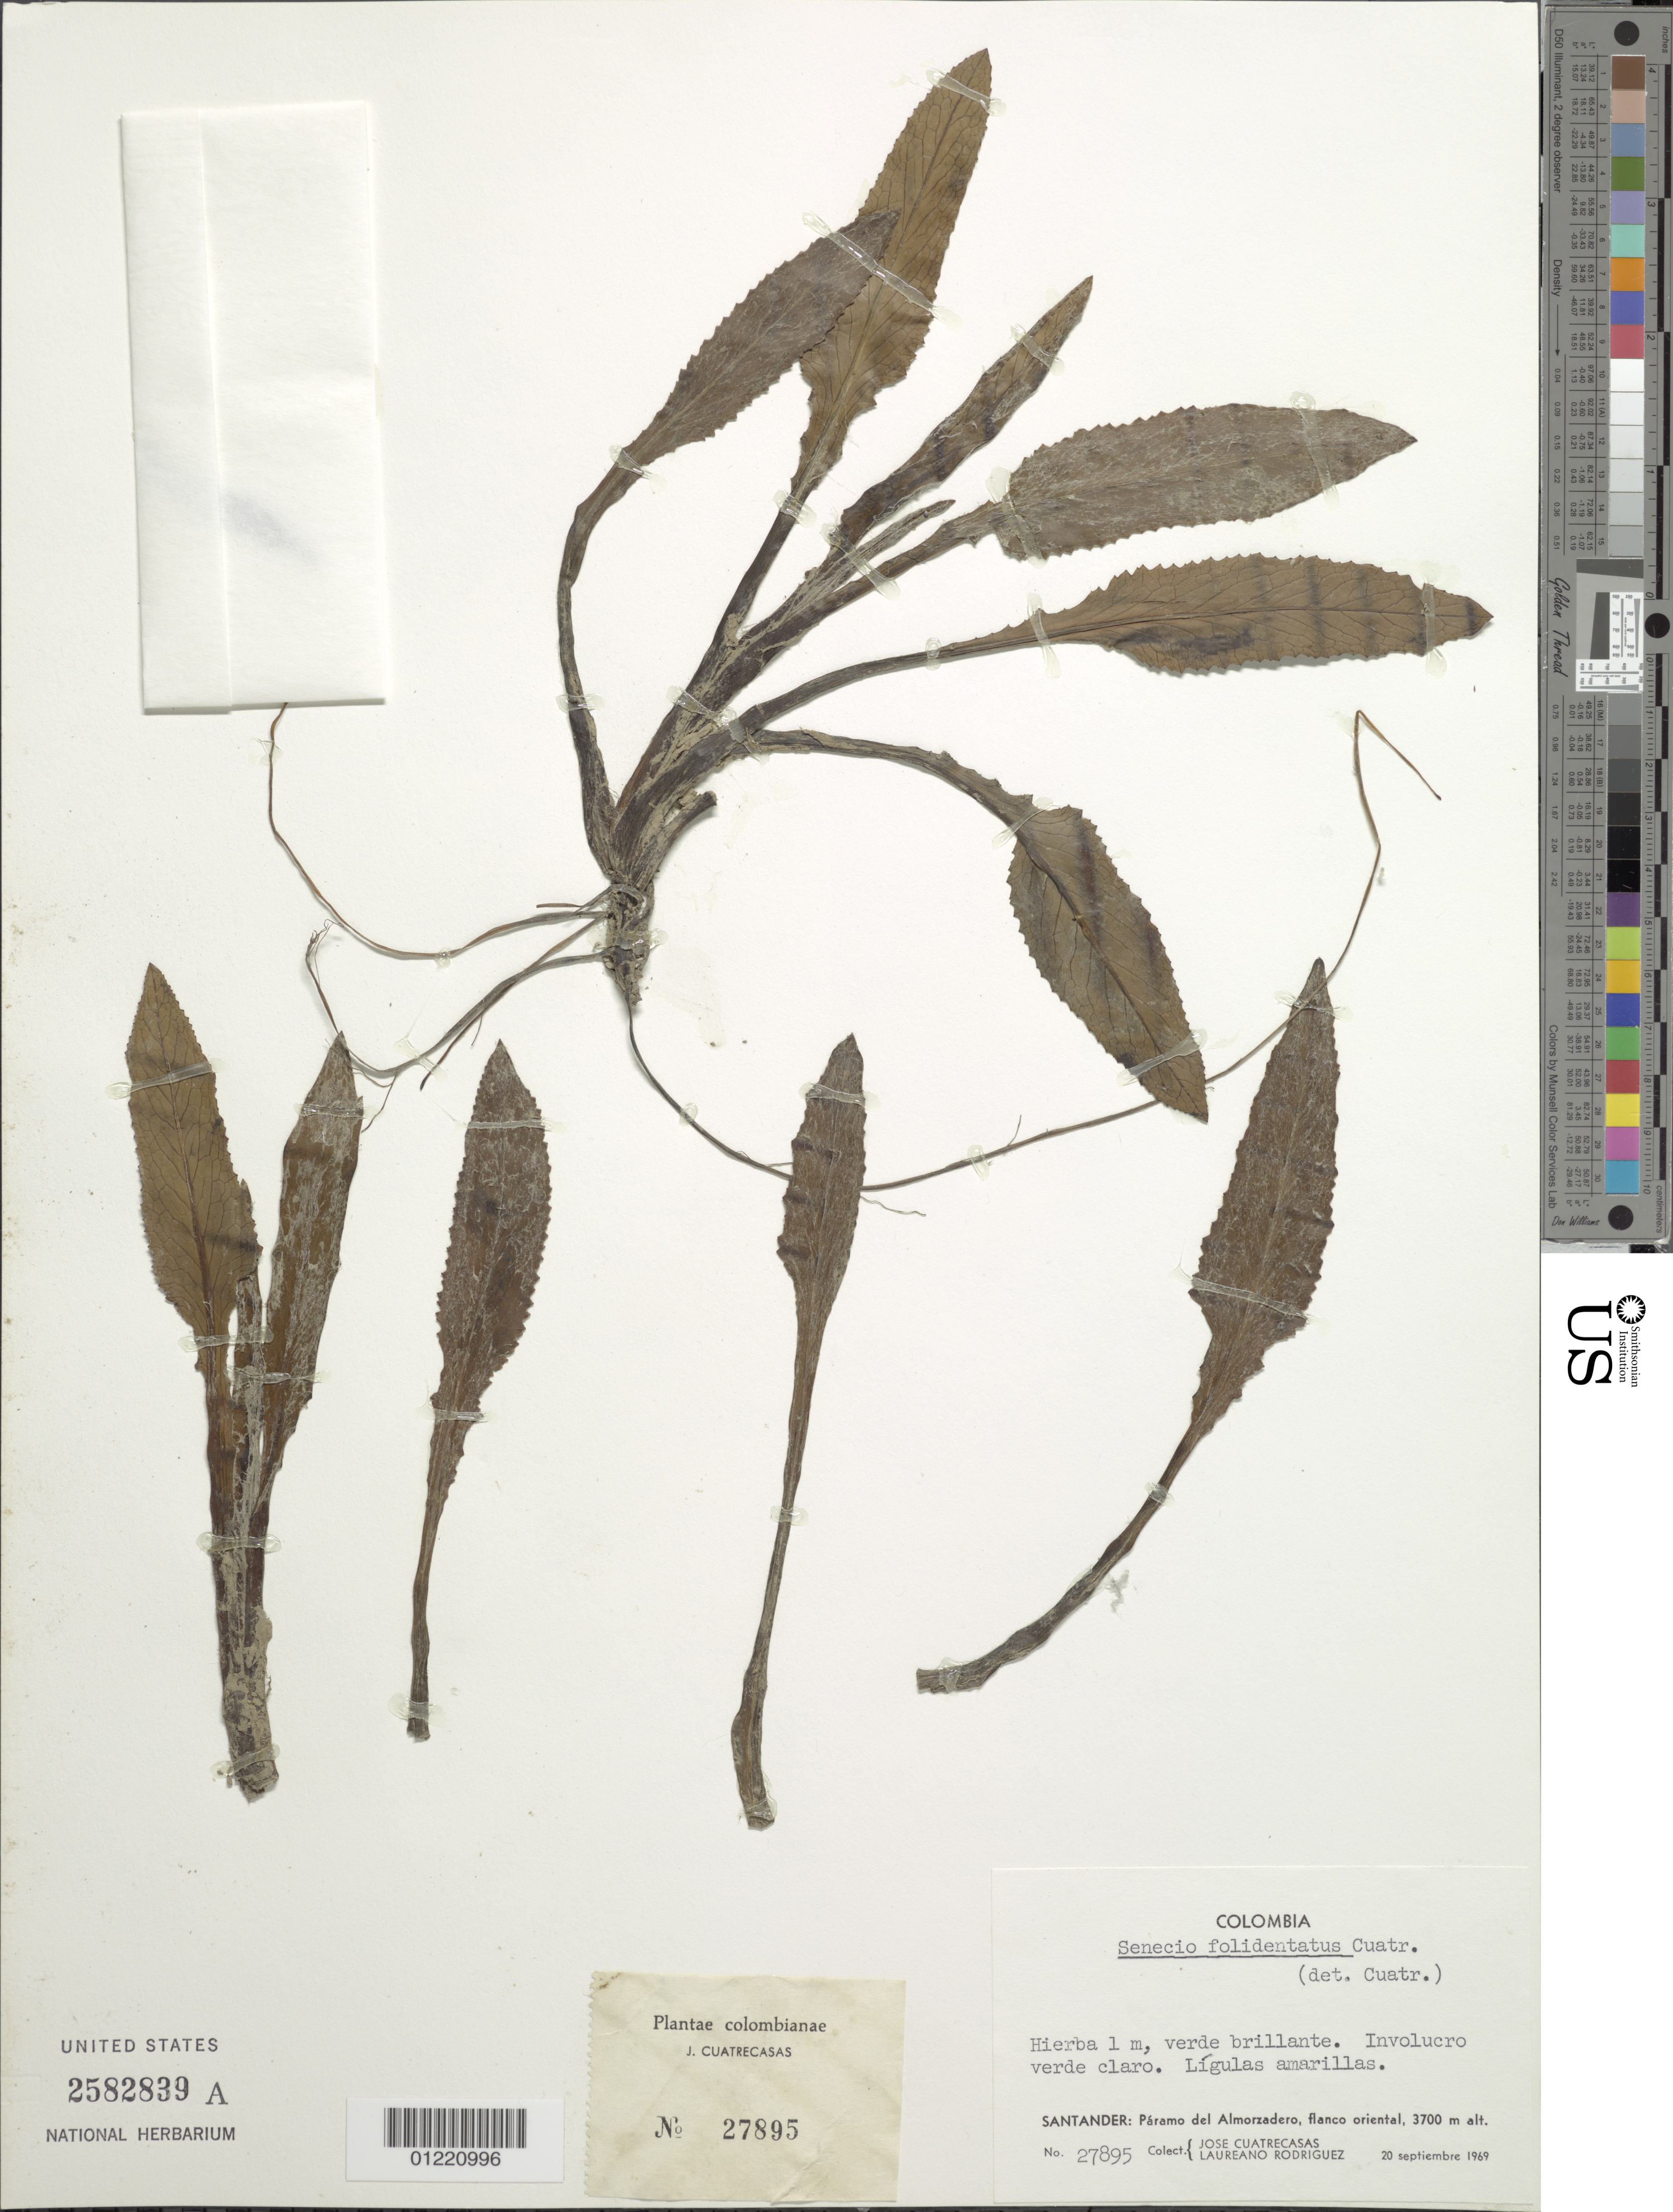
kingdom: Plantae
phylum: Tracheophyta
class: Magnoliopsida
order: Asterales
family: Asteraceae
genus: Senecio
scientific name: Senecio folidentatus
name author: Cuatrec.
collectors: J. Cuatrecasas & L. Rodriguez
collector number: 27895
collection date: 1969-09-20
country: Colombia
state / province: Santander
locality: Paramo del Almorzadero, flanco oriental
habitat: paramo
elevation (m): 3700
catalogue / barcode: US 2582839A